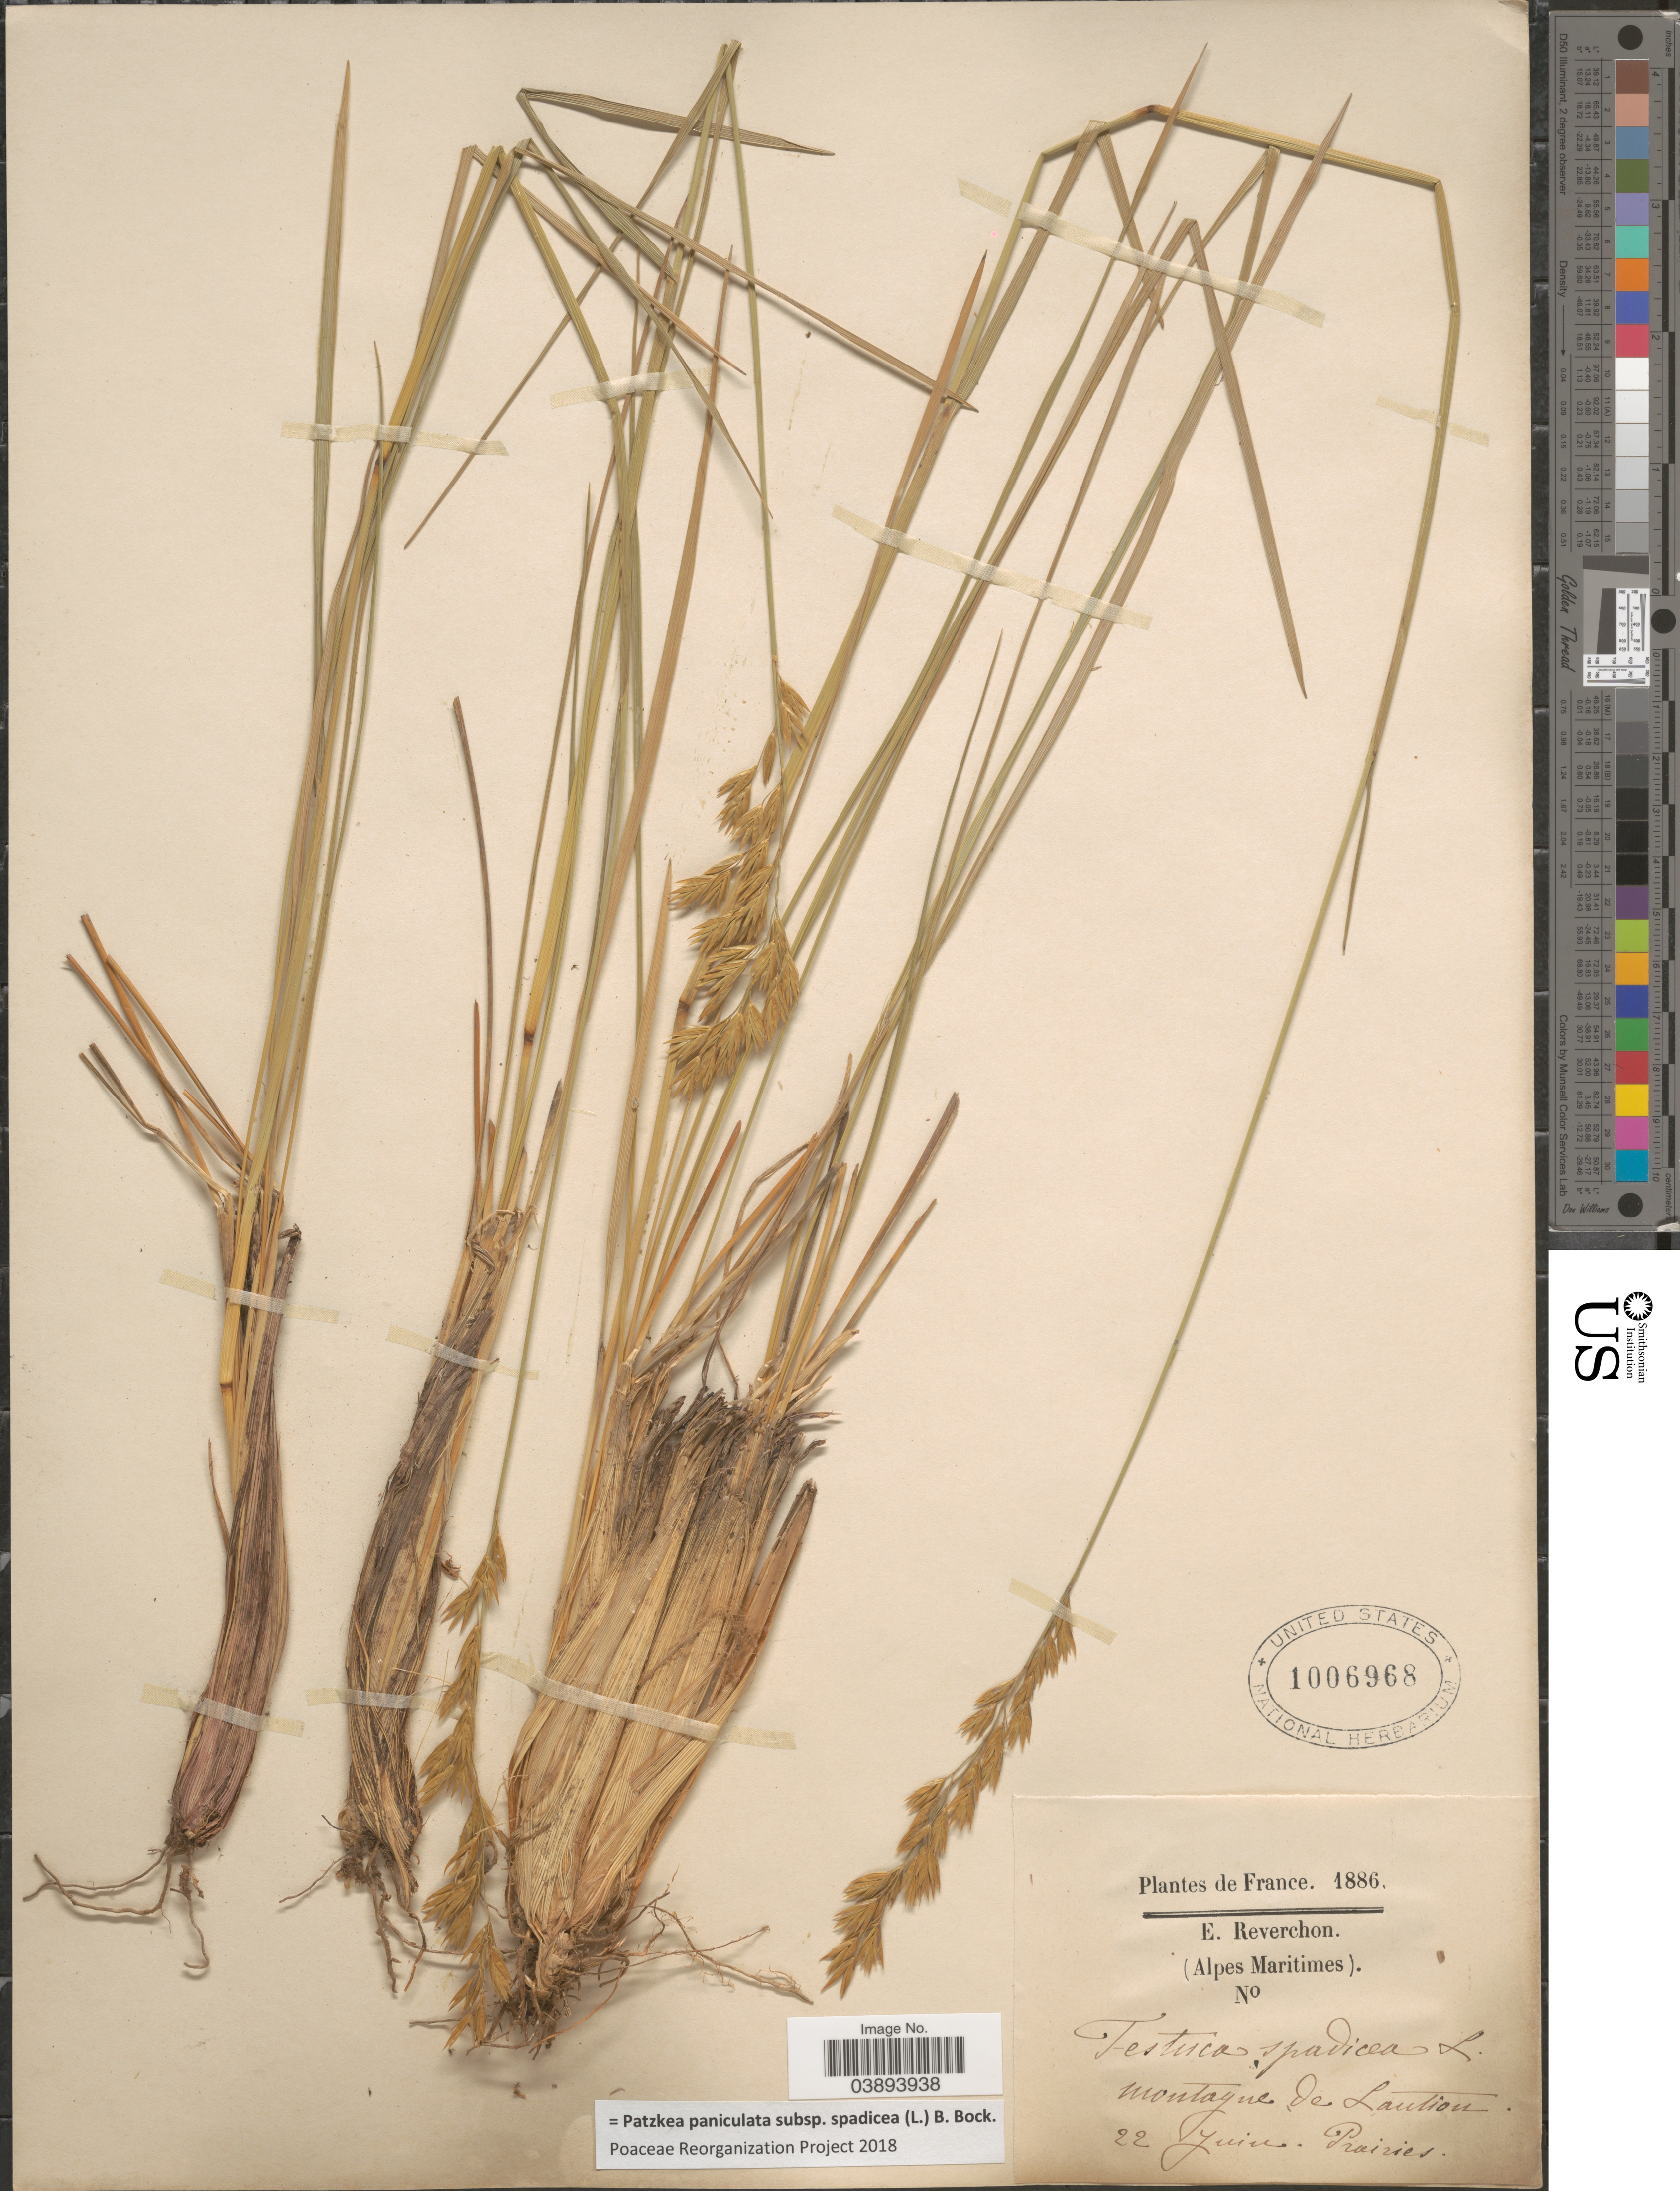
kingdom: Plantae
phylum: Tracheophyta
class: Liliopsida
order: Poales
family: Poaceae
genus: Patzkea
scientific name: Patzkea paniculata subsp. spadicea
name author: (L.) G. H. Loos & B. Bock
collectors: E. Reverchon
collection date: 1886-06-22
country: France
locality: Alpes Maritimes. Montagne de Laution.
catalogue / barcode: US 1006968